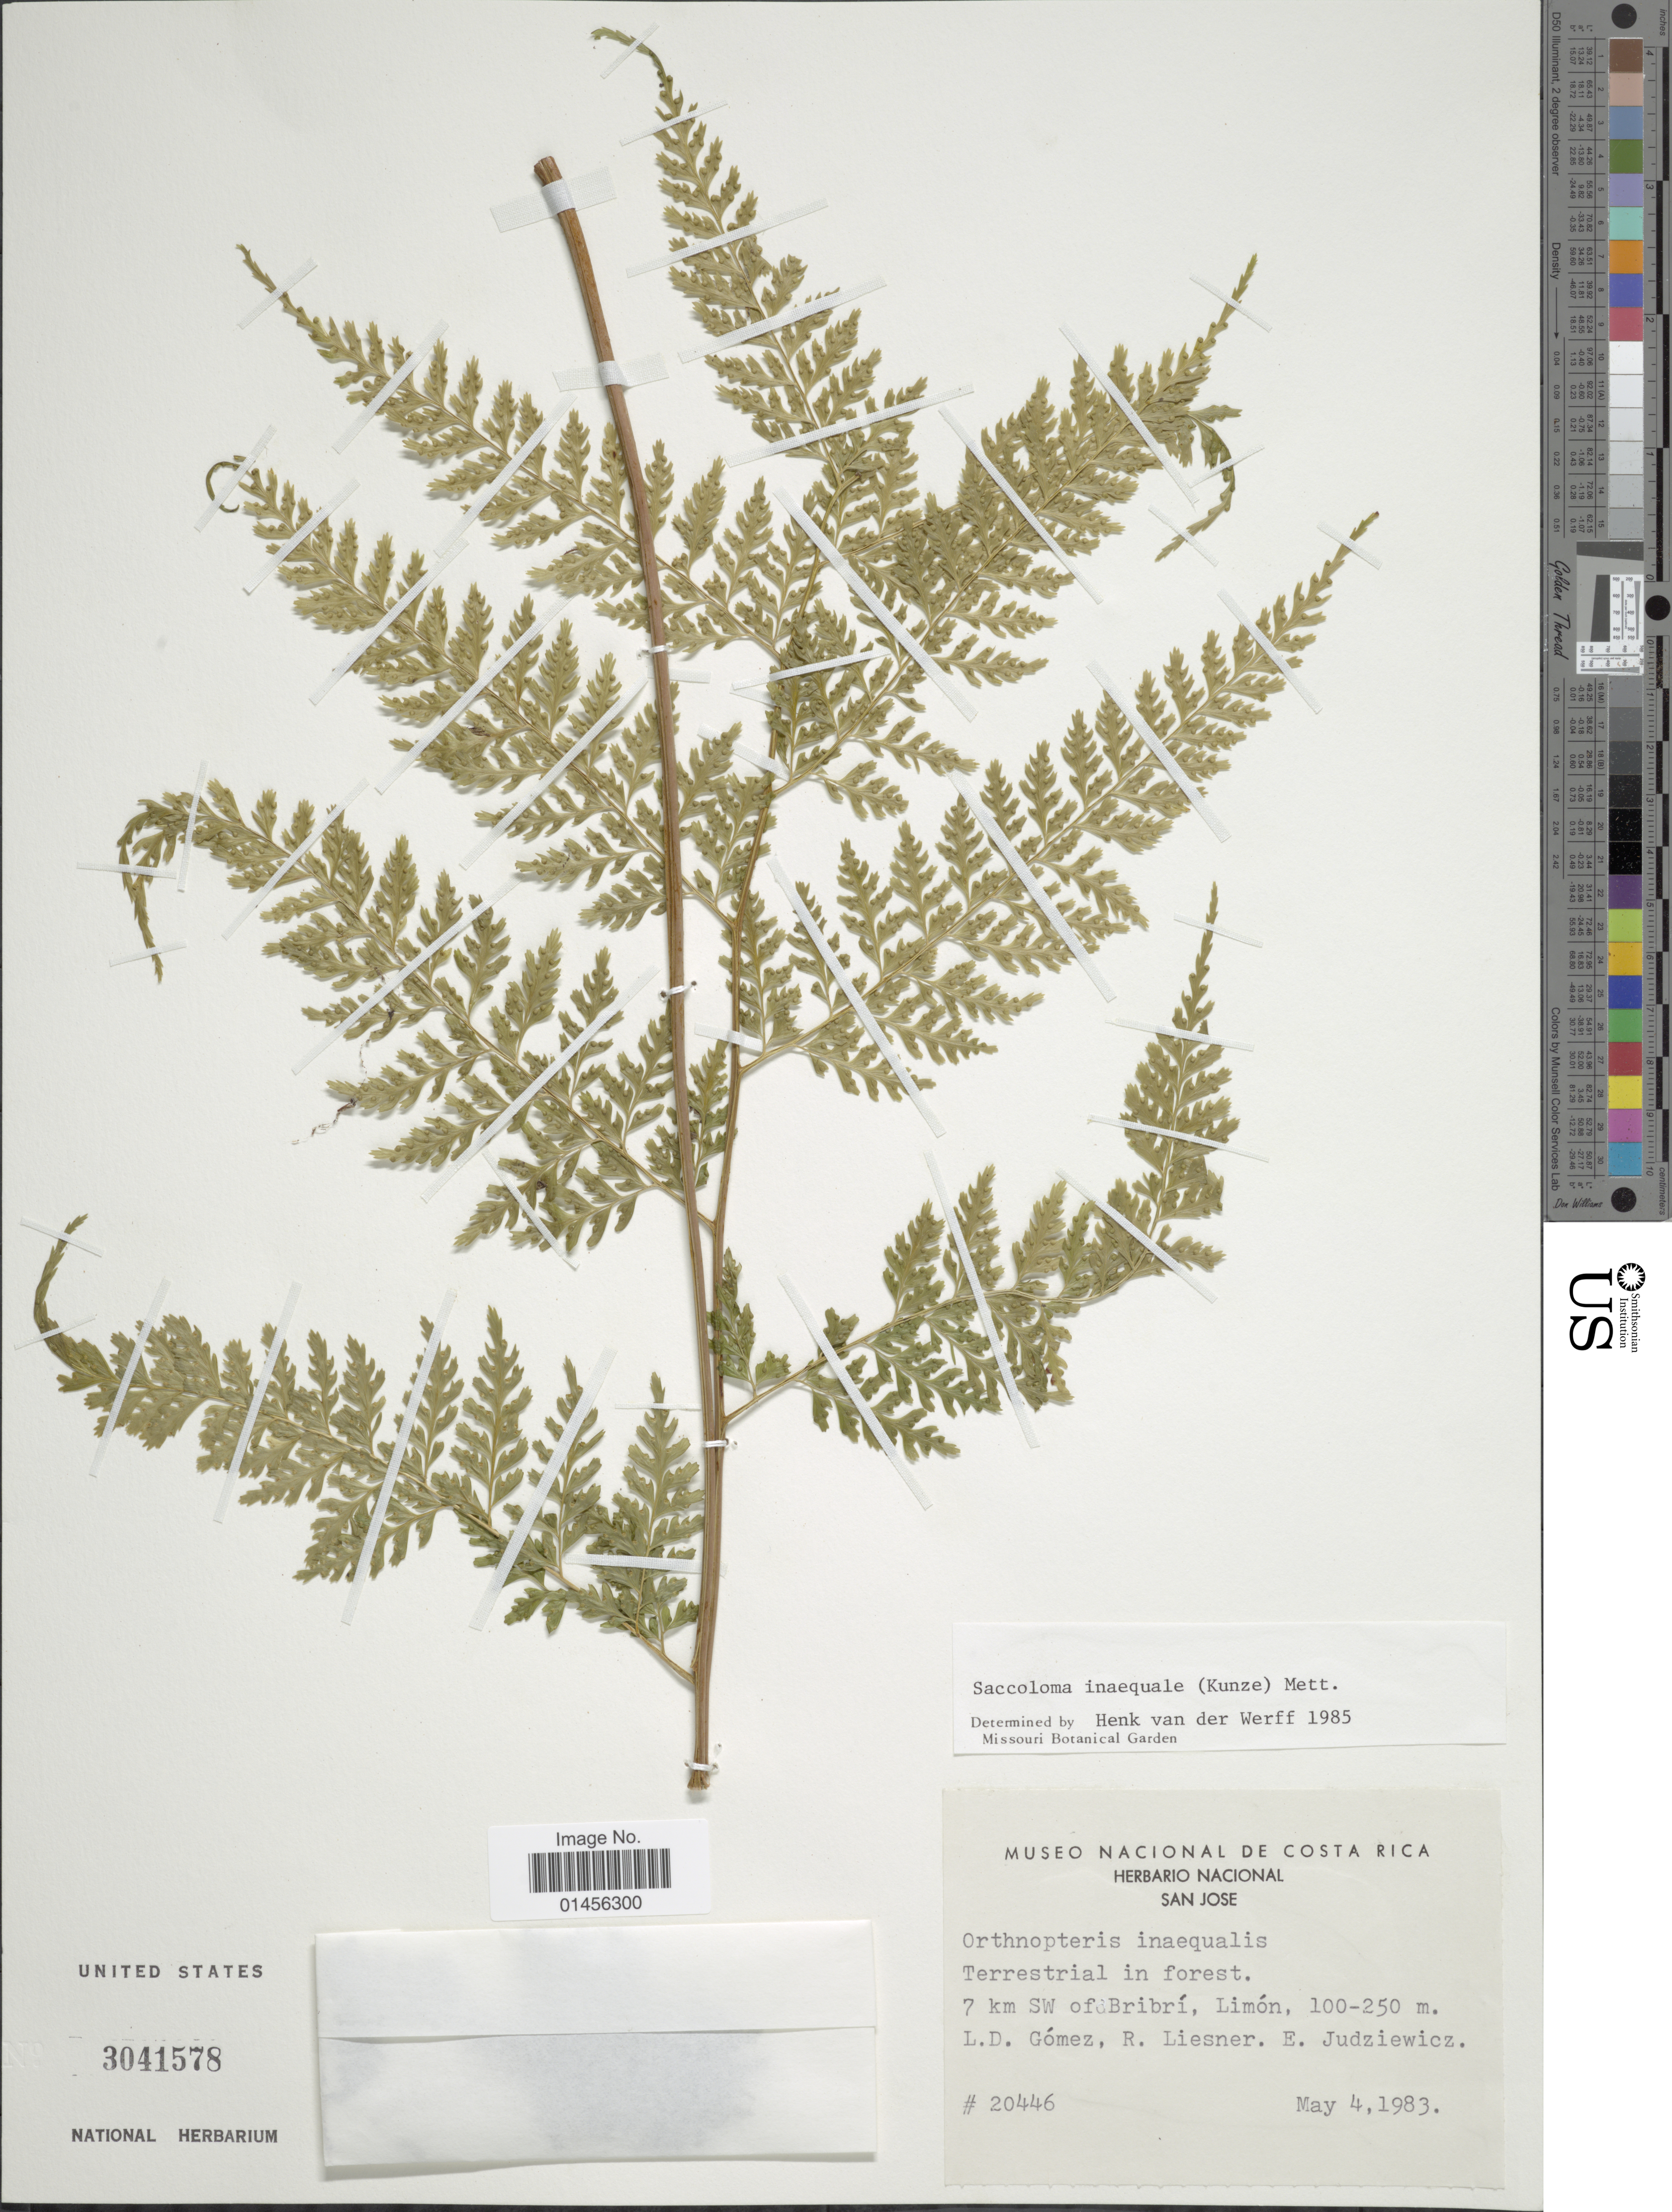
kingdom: Plantae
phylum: Tracheophyta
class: Polypodiopsida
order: Polypodiales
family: Saccolomataceae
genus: Saccoloma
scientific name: Saccoloma inaequale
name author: (Kunze) Mett.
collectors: L. Gomez, R. L. Liesner & E. Judziewicz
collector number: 20446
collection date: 1983-05-04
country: Costa Rica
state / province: Limón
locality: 7 km SW of Bribrí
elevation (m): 100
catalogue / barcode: US 3041578